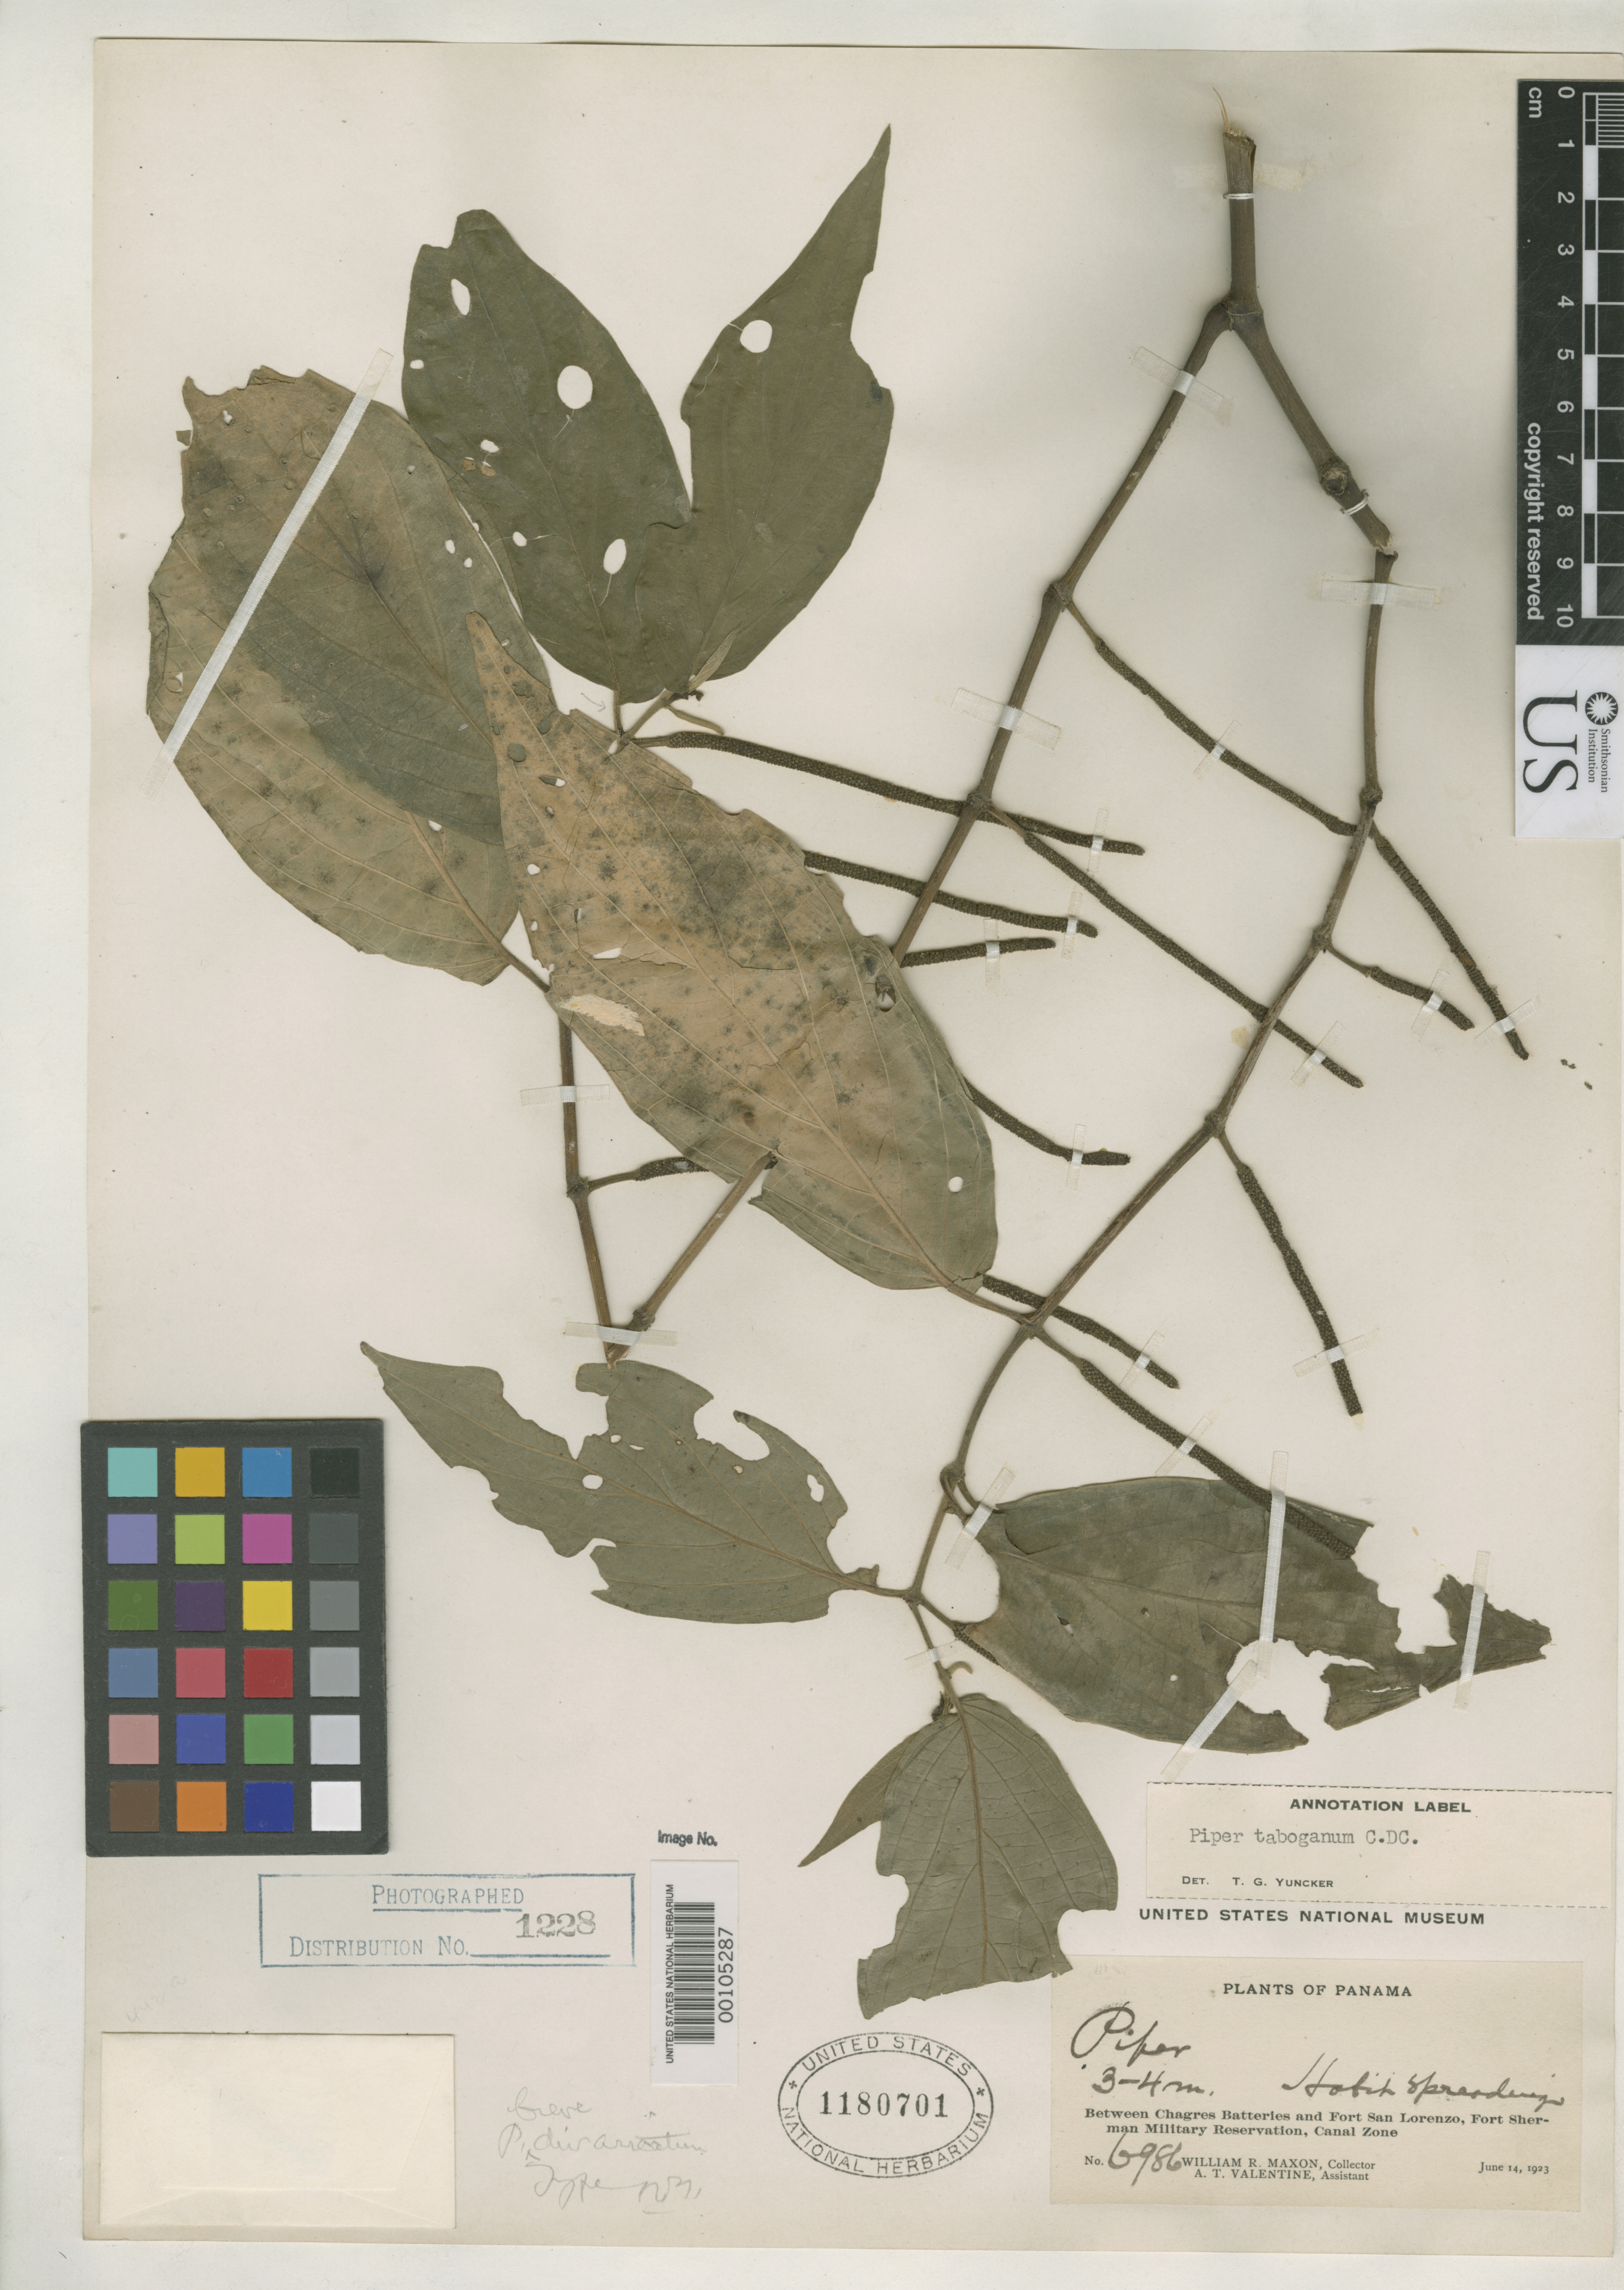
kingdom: Plantae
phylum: Tracheophyta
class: Magnoliopsida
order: Piperales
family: Piperaceae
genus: Piper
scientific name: Piper breve var. divaricatum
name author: Trel.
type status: Holotype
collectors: W. R. Maxon & A. Valentine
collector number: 6986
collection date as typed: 14 Jun 1923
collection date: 1923-06-14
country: Panama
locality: Between Chagres Batteries and Fort San Lorenzo.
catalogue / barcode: US 1180701